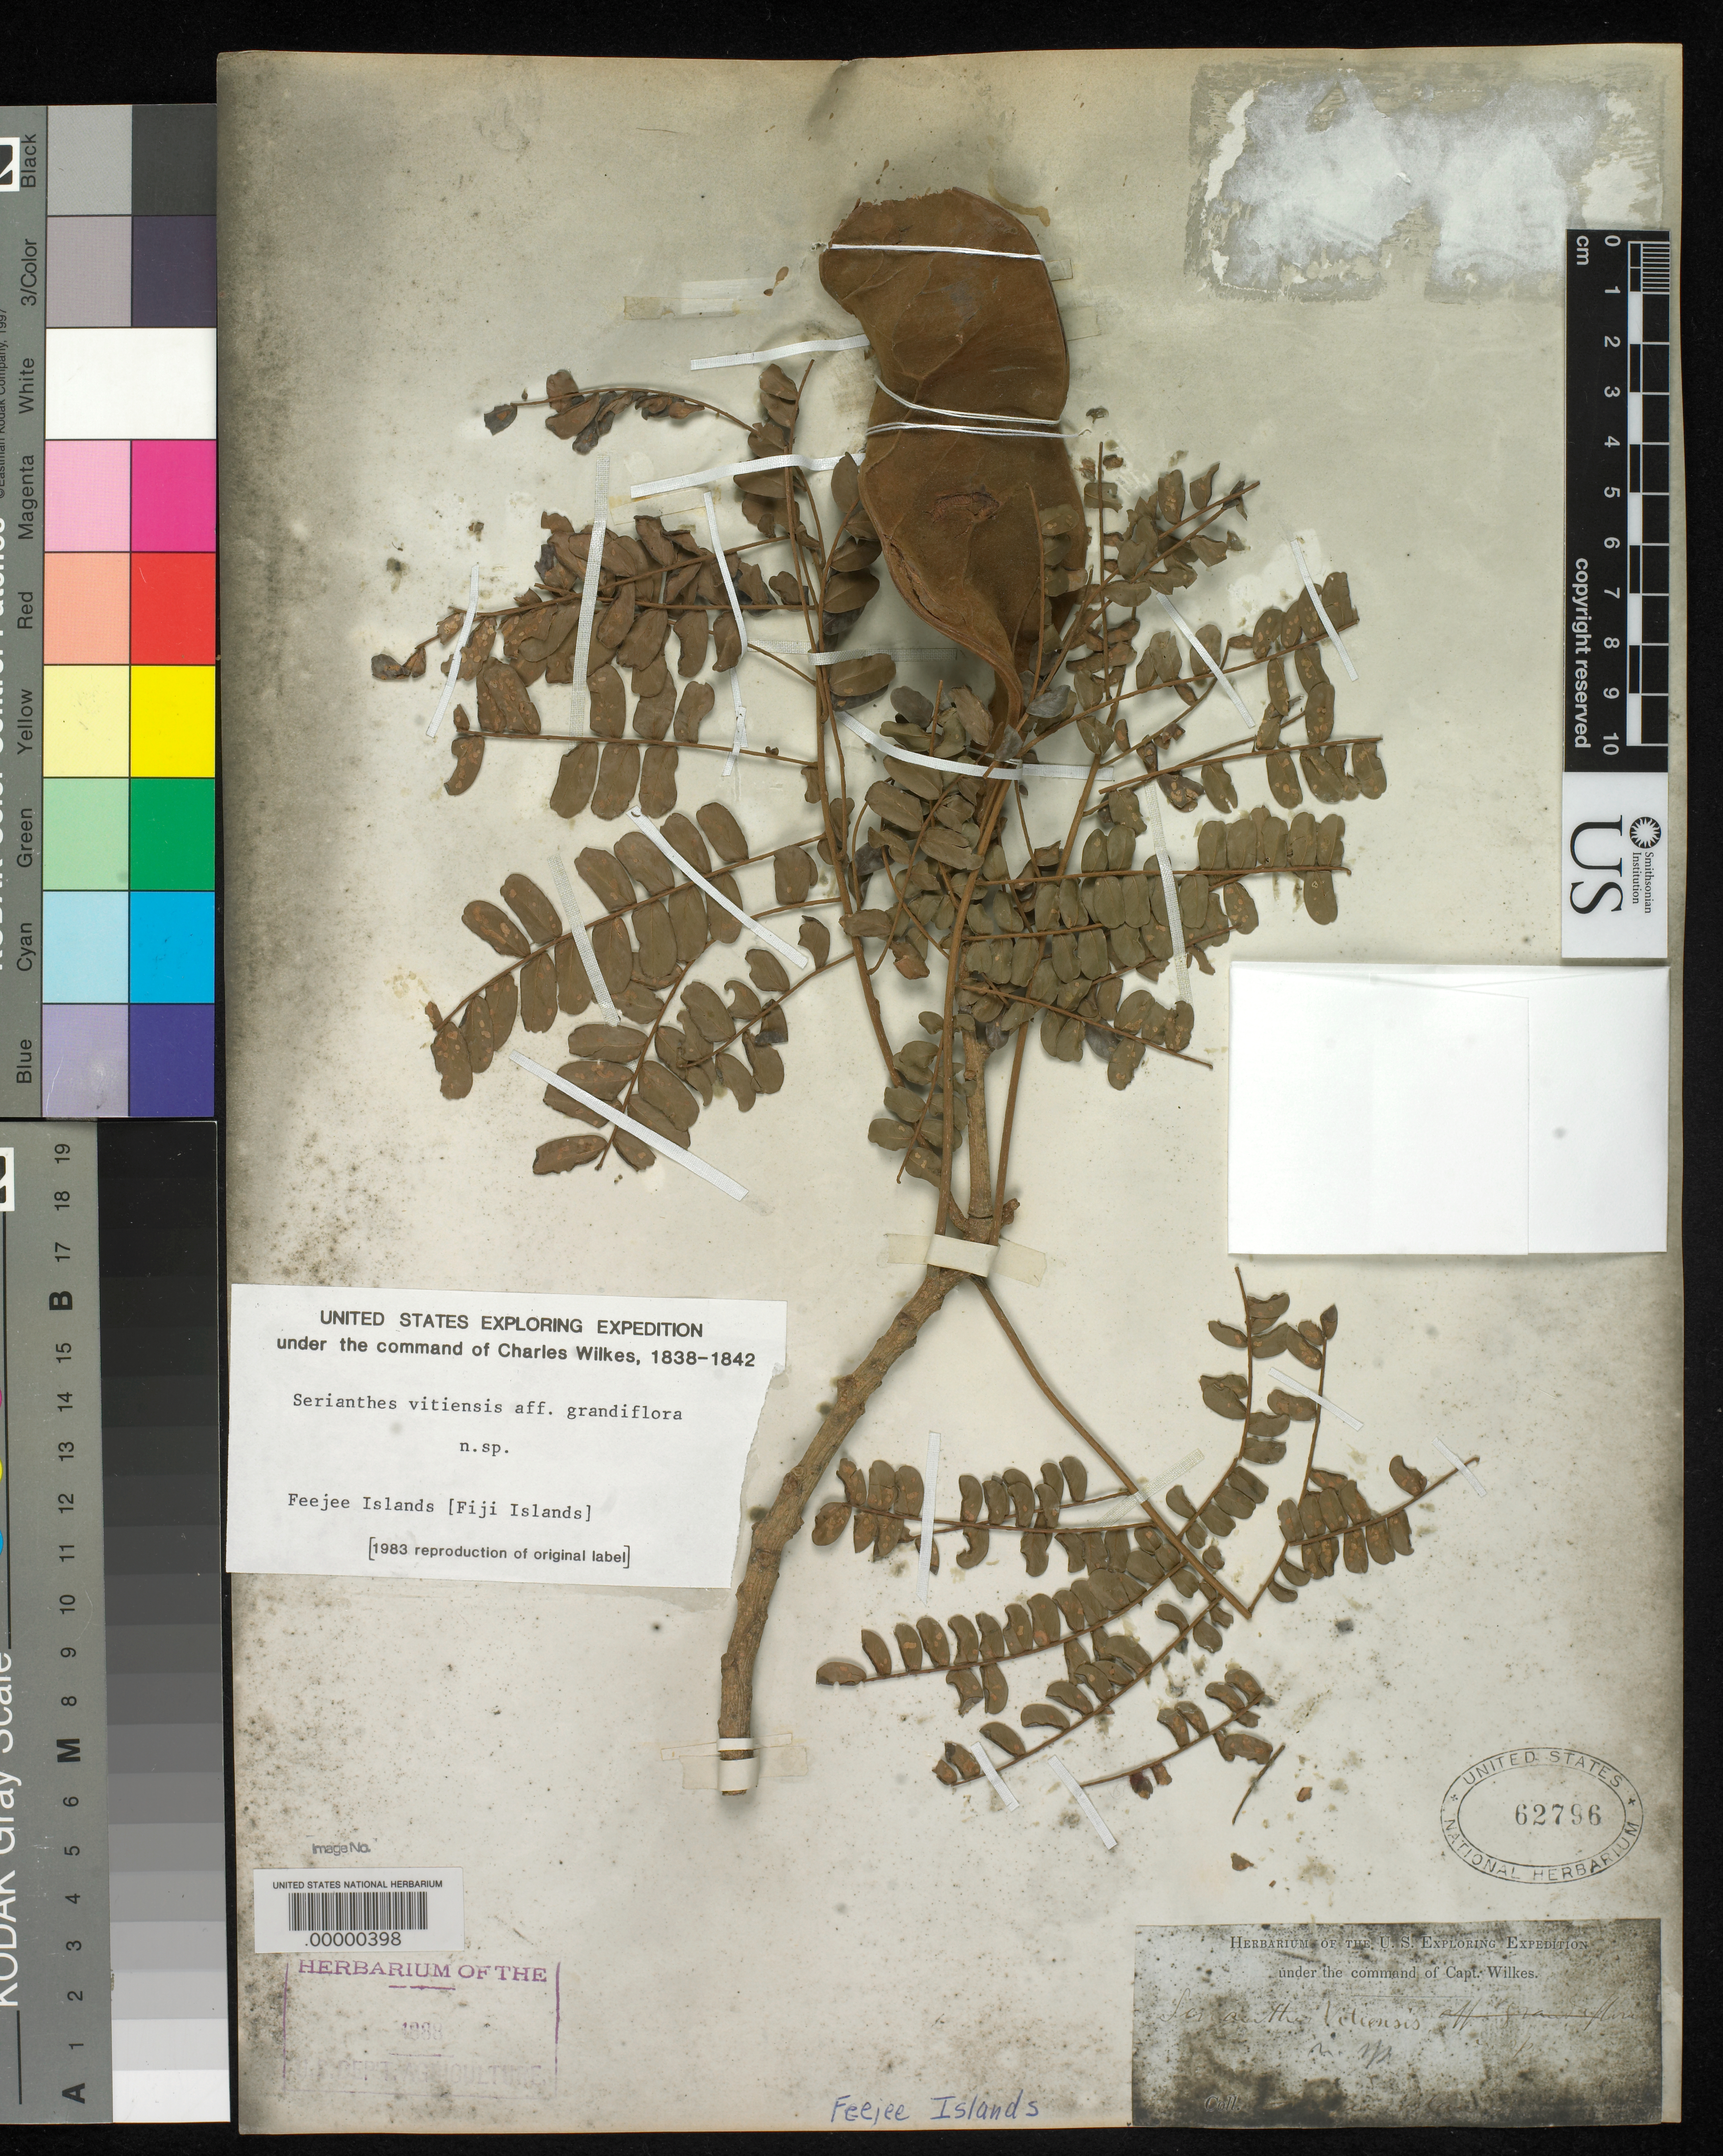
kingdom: Plantae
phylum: Tracheophyta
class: Magnoliopsida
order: Fabales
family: Fabaceae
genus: Serianthes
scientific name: Serianthes vitiensis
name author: A. Gray in Wilkes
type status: Type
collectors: Wilkes Explor. Exped.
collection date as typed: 1838 to -- --- 1842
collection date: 1838/1842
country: Fiji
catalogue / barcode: US 62796